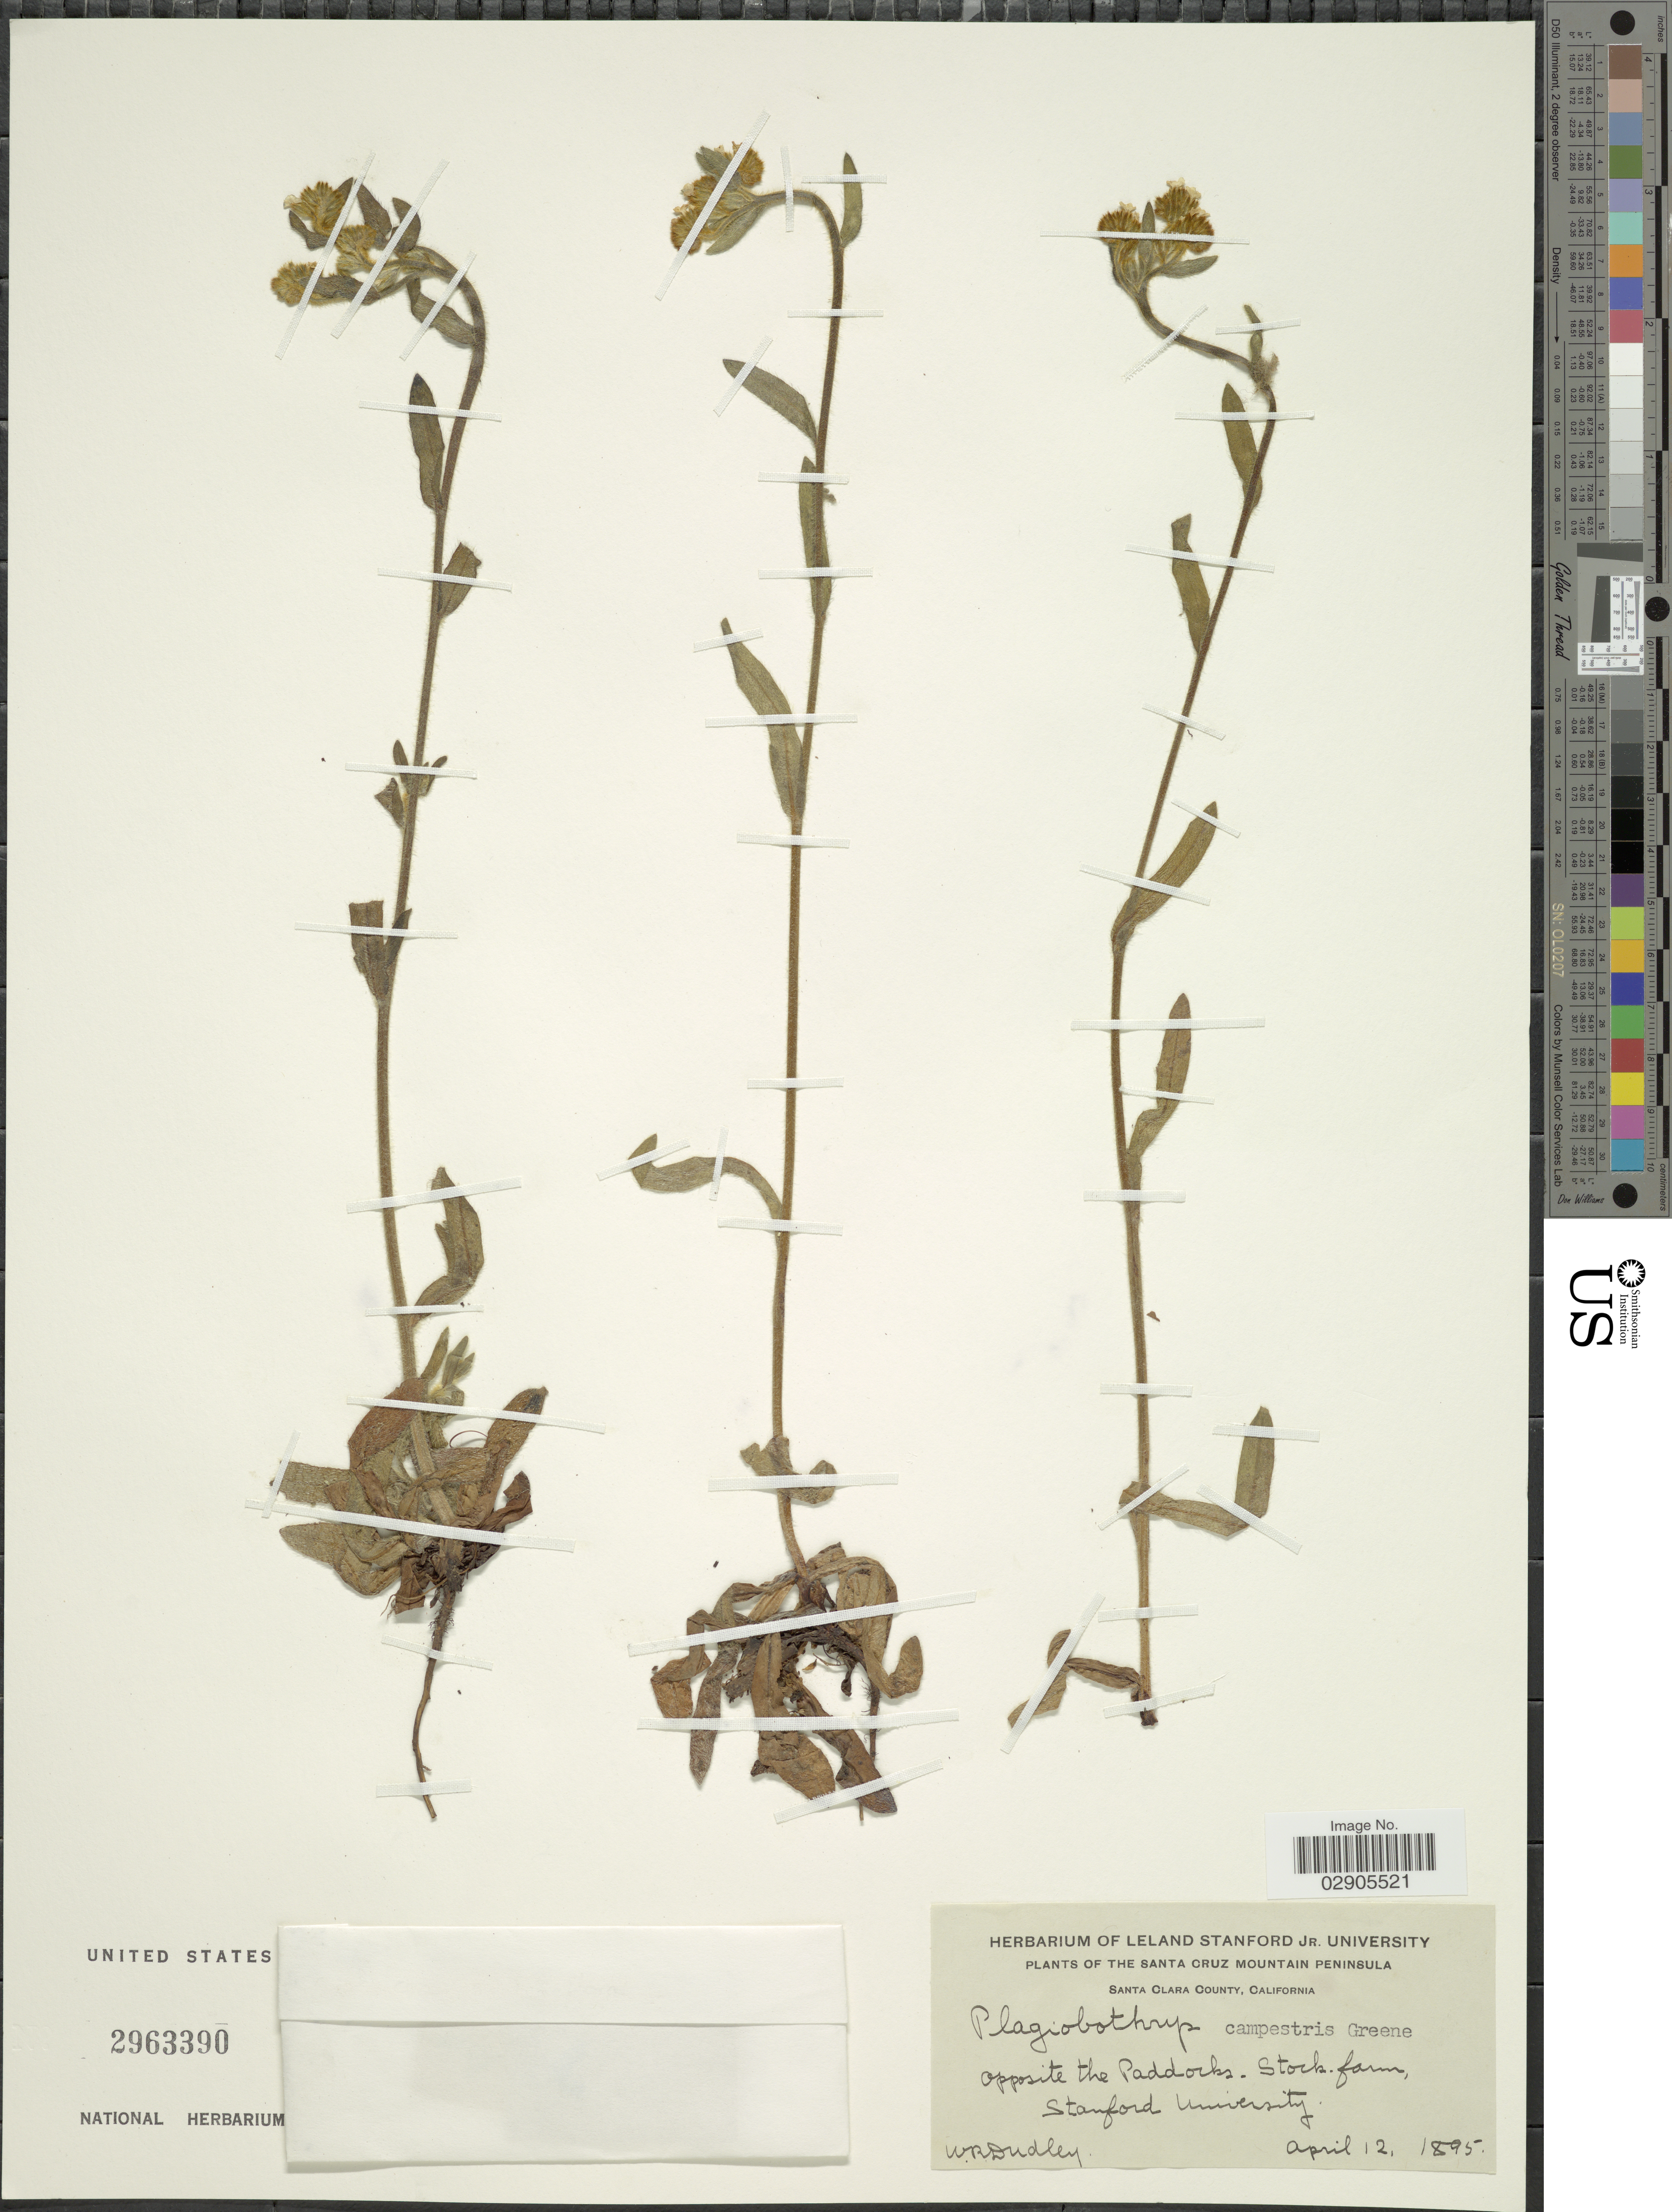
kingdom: Plantae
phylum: Tracheophyta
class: Magnoliopsida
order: Boraginales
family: Boraginaceae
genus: Plagiobothrys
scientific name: Plagiobothrys campestris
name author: Greene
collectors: W. Dudley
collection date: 1895-04-12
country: United States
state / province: California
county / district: Santa Clara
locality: Santa Cruz Mountain Peninsula. Santa Clara County. Opposite the Paddocks. Stock farm, Stanford University.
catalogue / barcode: US 2963390